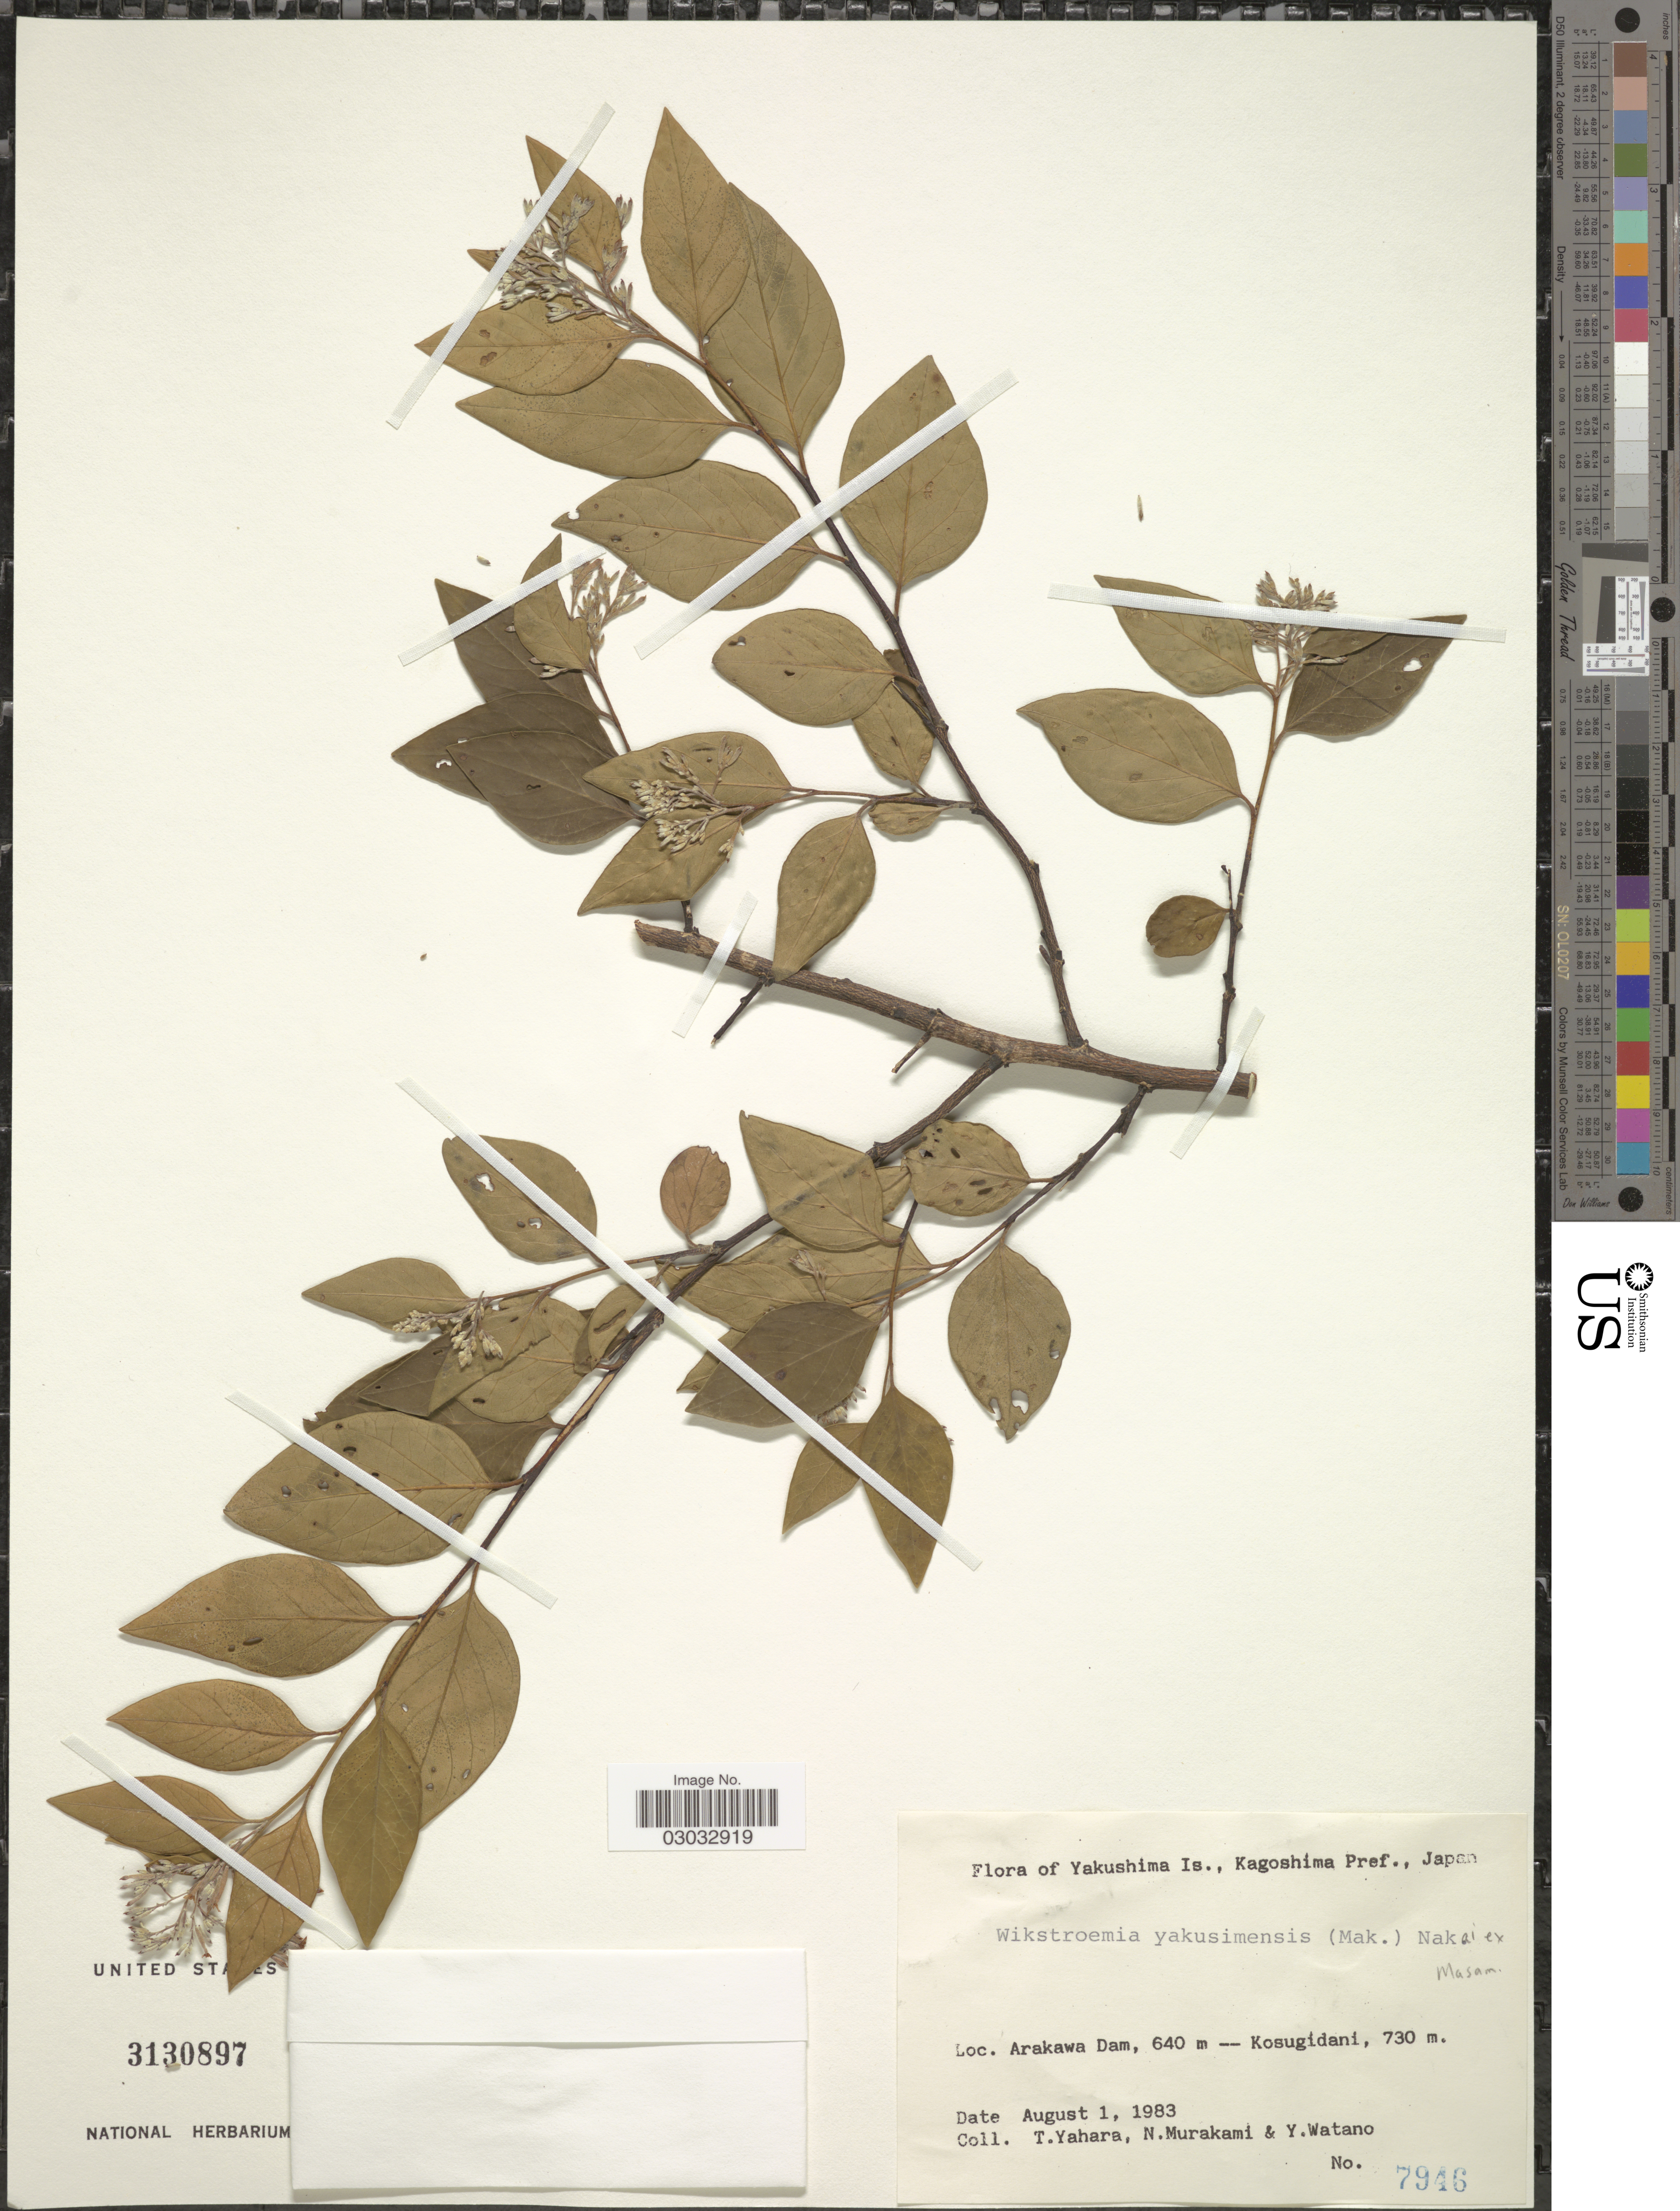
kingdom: Plantae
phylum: Tracheophyta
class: Magnoliopsida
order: Malvales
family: Thymelaeaceae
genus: Wikstroemia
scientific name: Wikstroemia yakushimensis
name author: (Makino) Nakai ex Masam.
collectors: T. Yahara, N. Murakami & Y. Watano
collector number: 7946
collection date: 1983-08-01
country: Japan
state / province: Kagosima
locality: Yakushima Is., Kagoshima Pref., Japan, Arakawa Dam, Kosugidani.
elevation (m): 640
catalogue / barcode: US 3130897